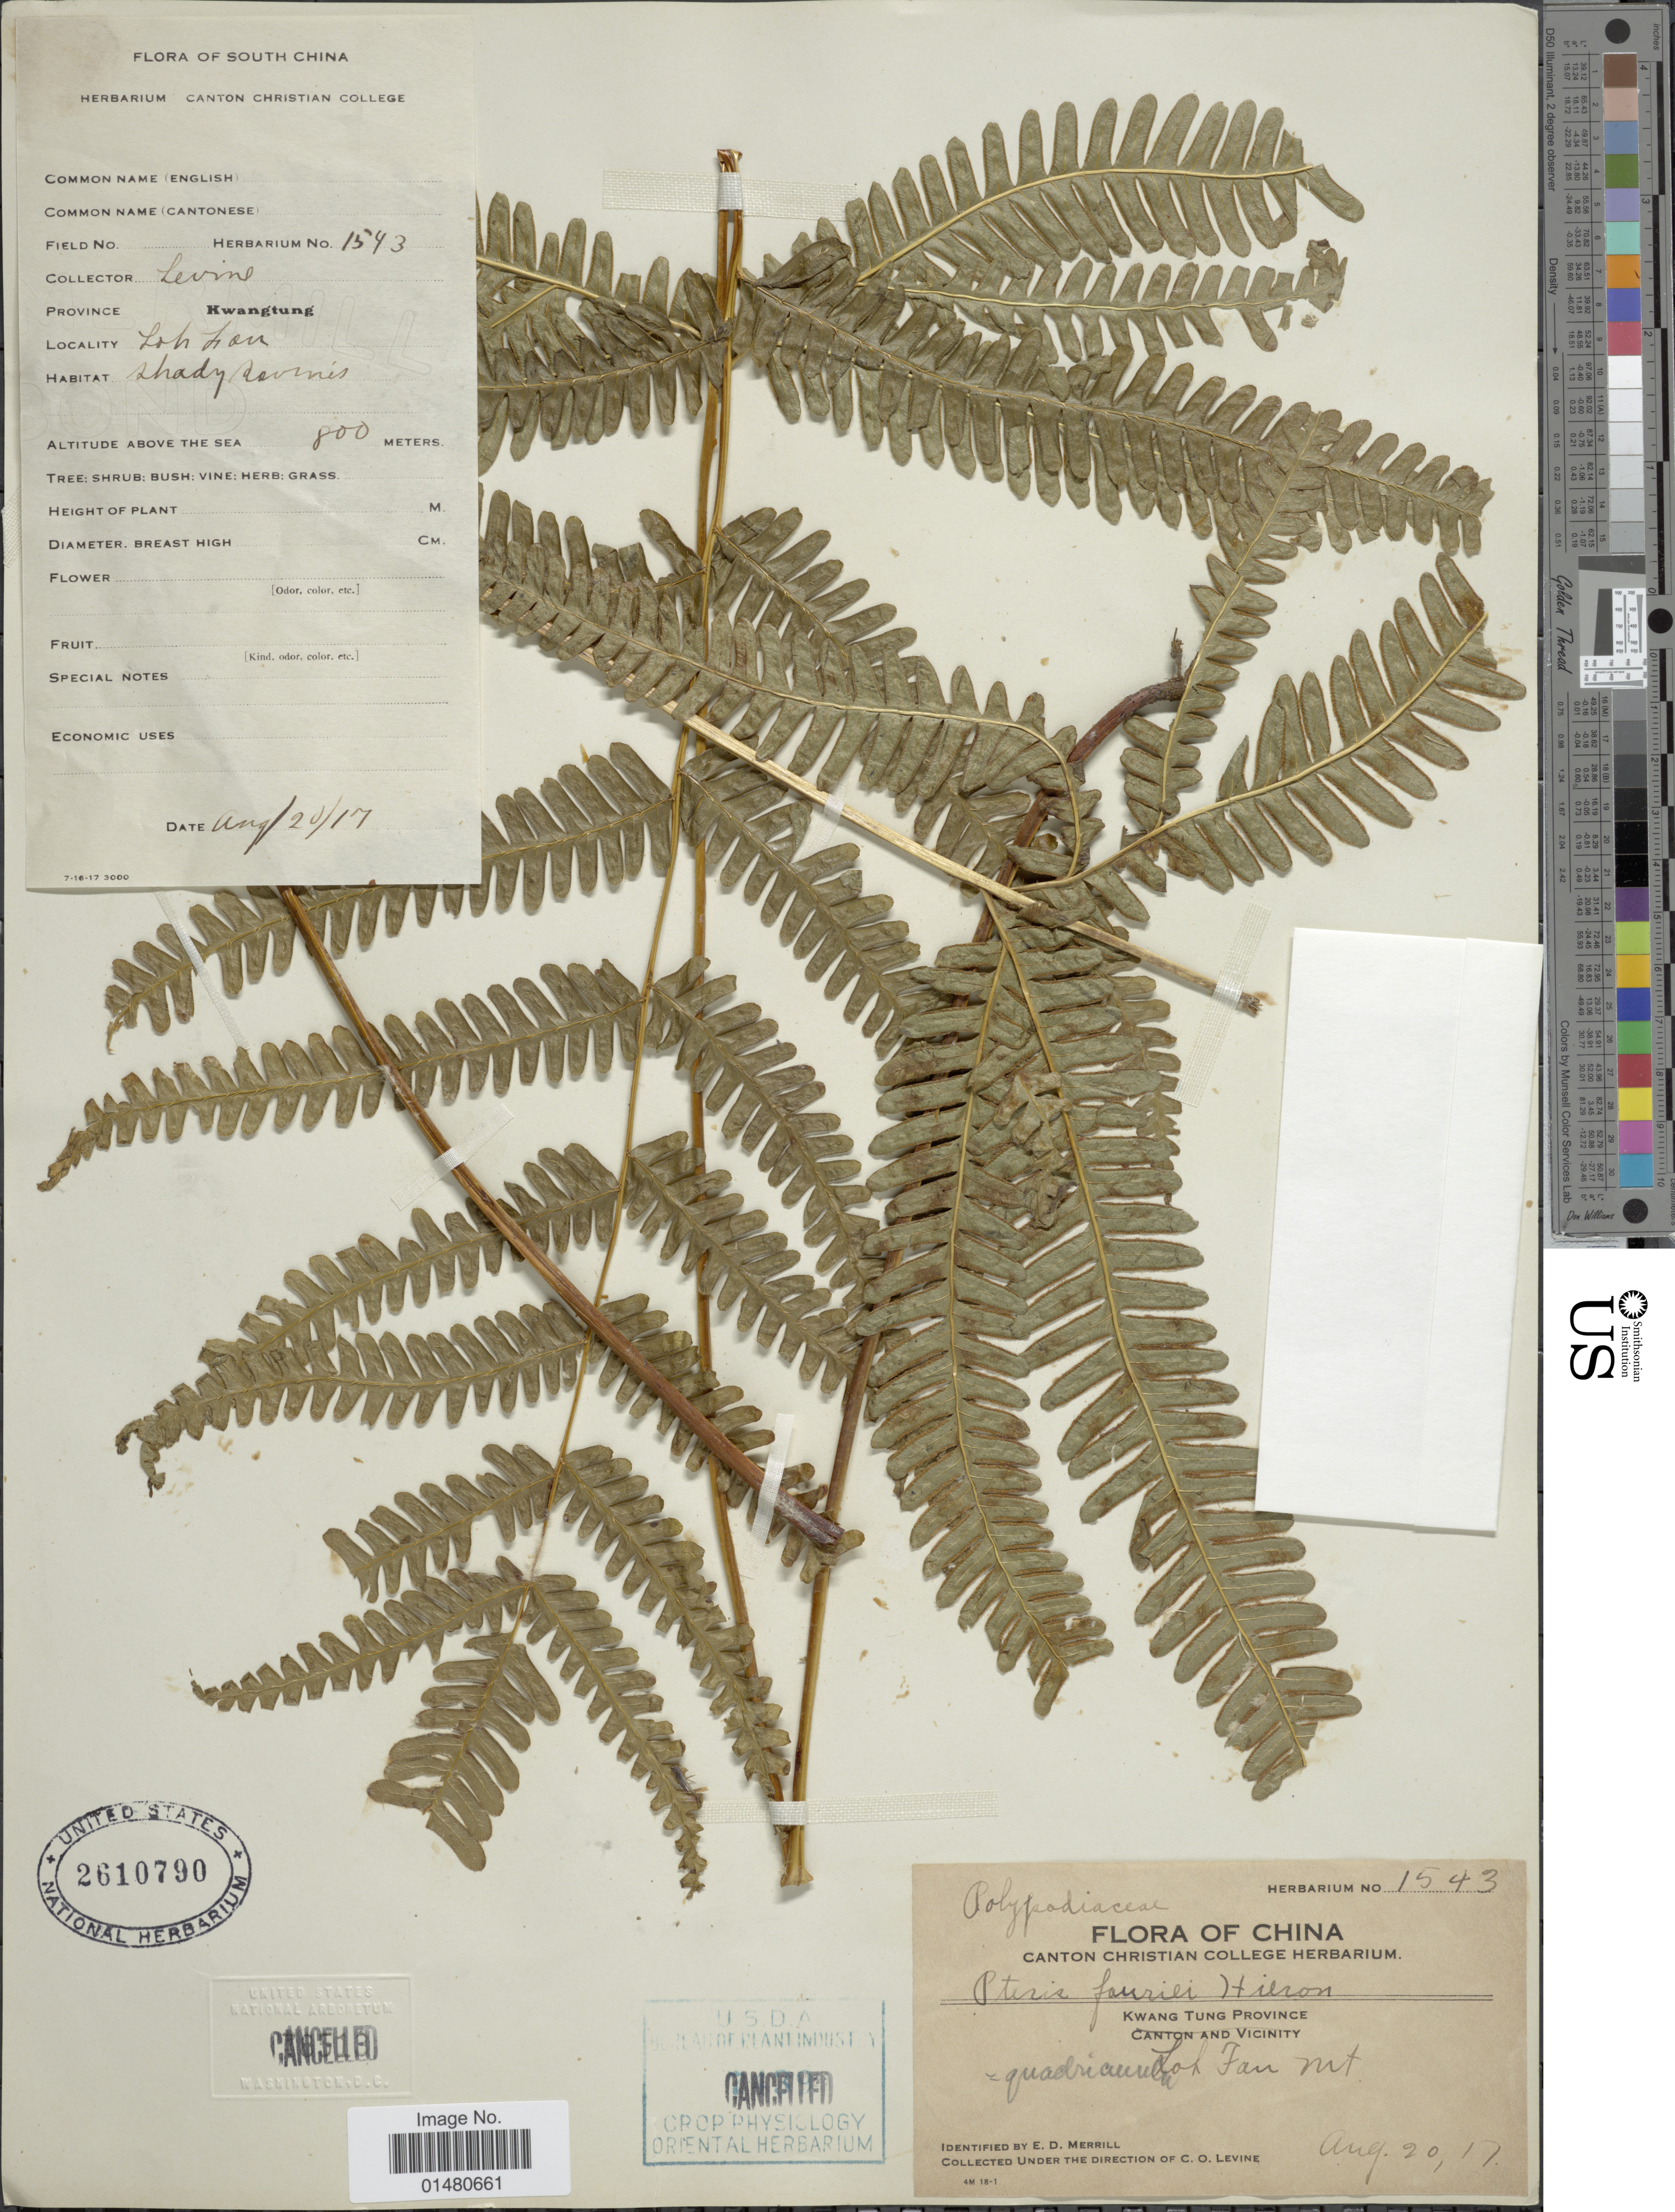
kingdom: Plantae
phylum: Tracheophyta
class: Polypodiopsida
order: Polypodiales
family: Pteridaceae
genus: Pteris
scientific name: Pteris fauriei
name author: Hieron.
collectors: -. Levine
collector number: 1543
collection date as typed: Transcribed d/m/y: 20/8/17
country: China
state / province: Guangdong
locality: Province Kwangtung, Loh Shan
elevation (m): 800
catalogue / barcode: US 2610790